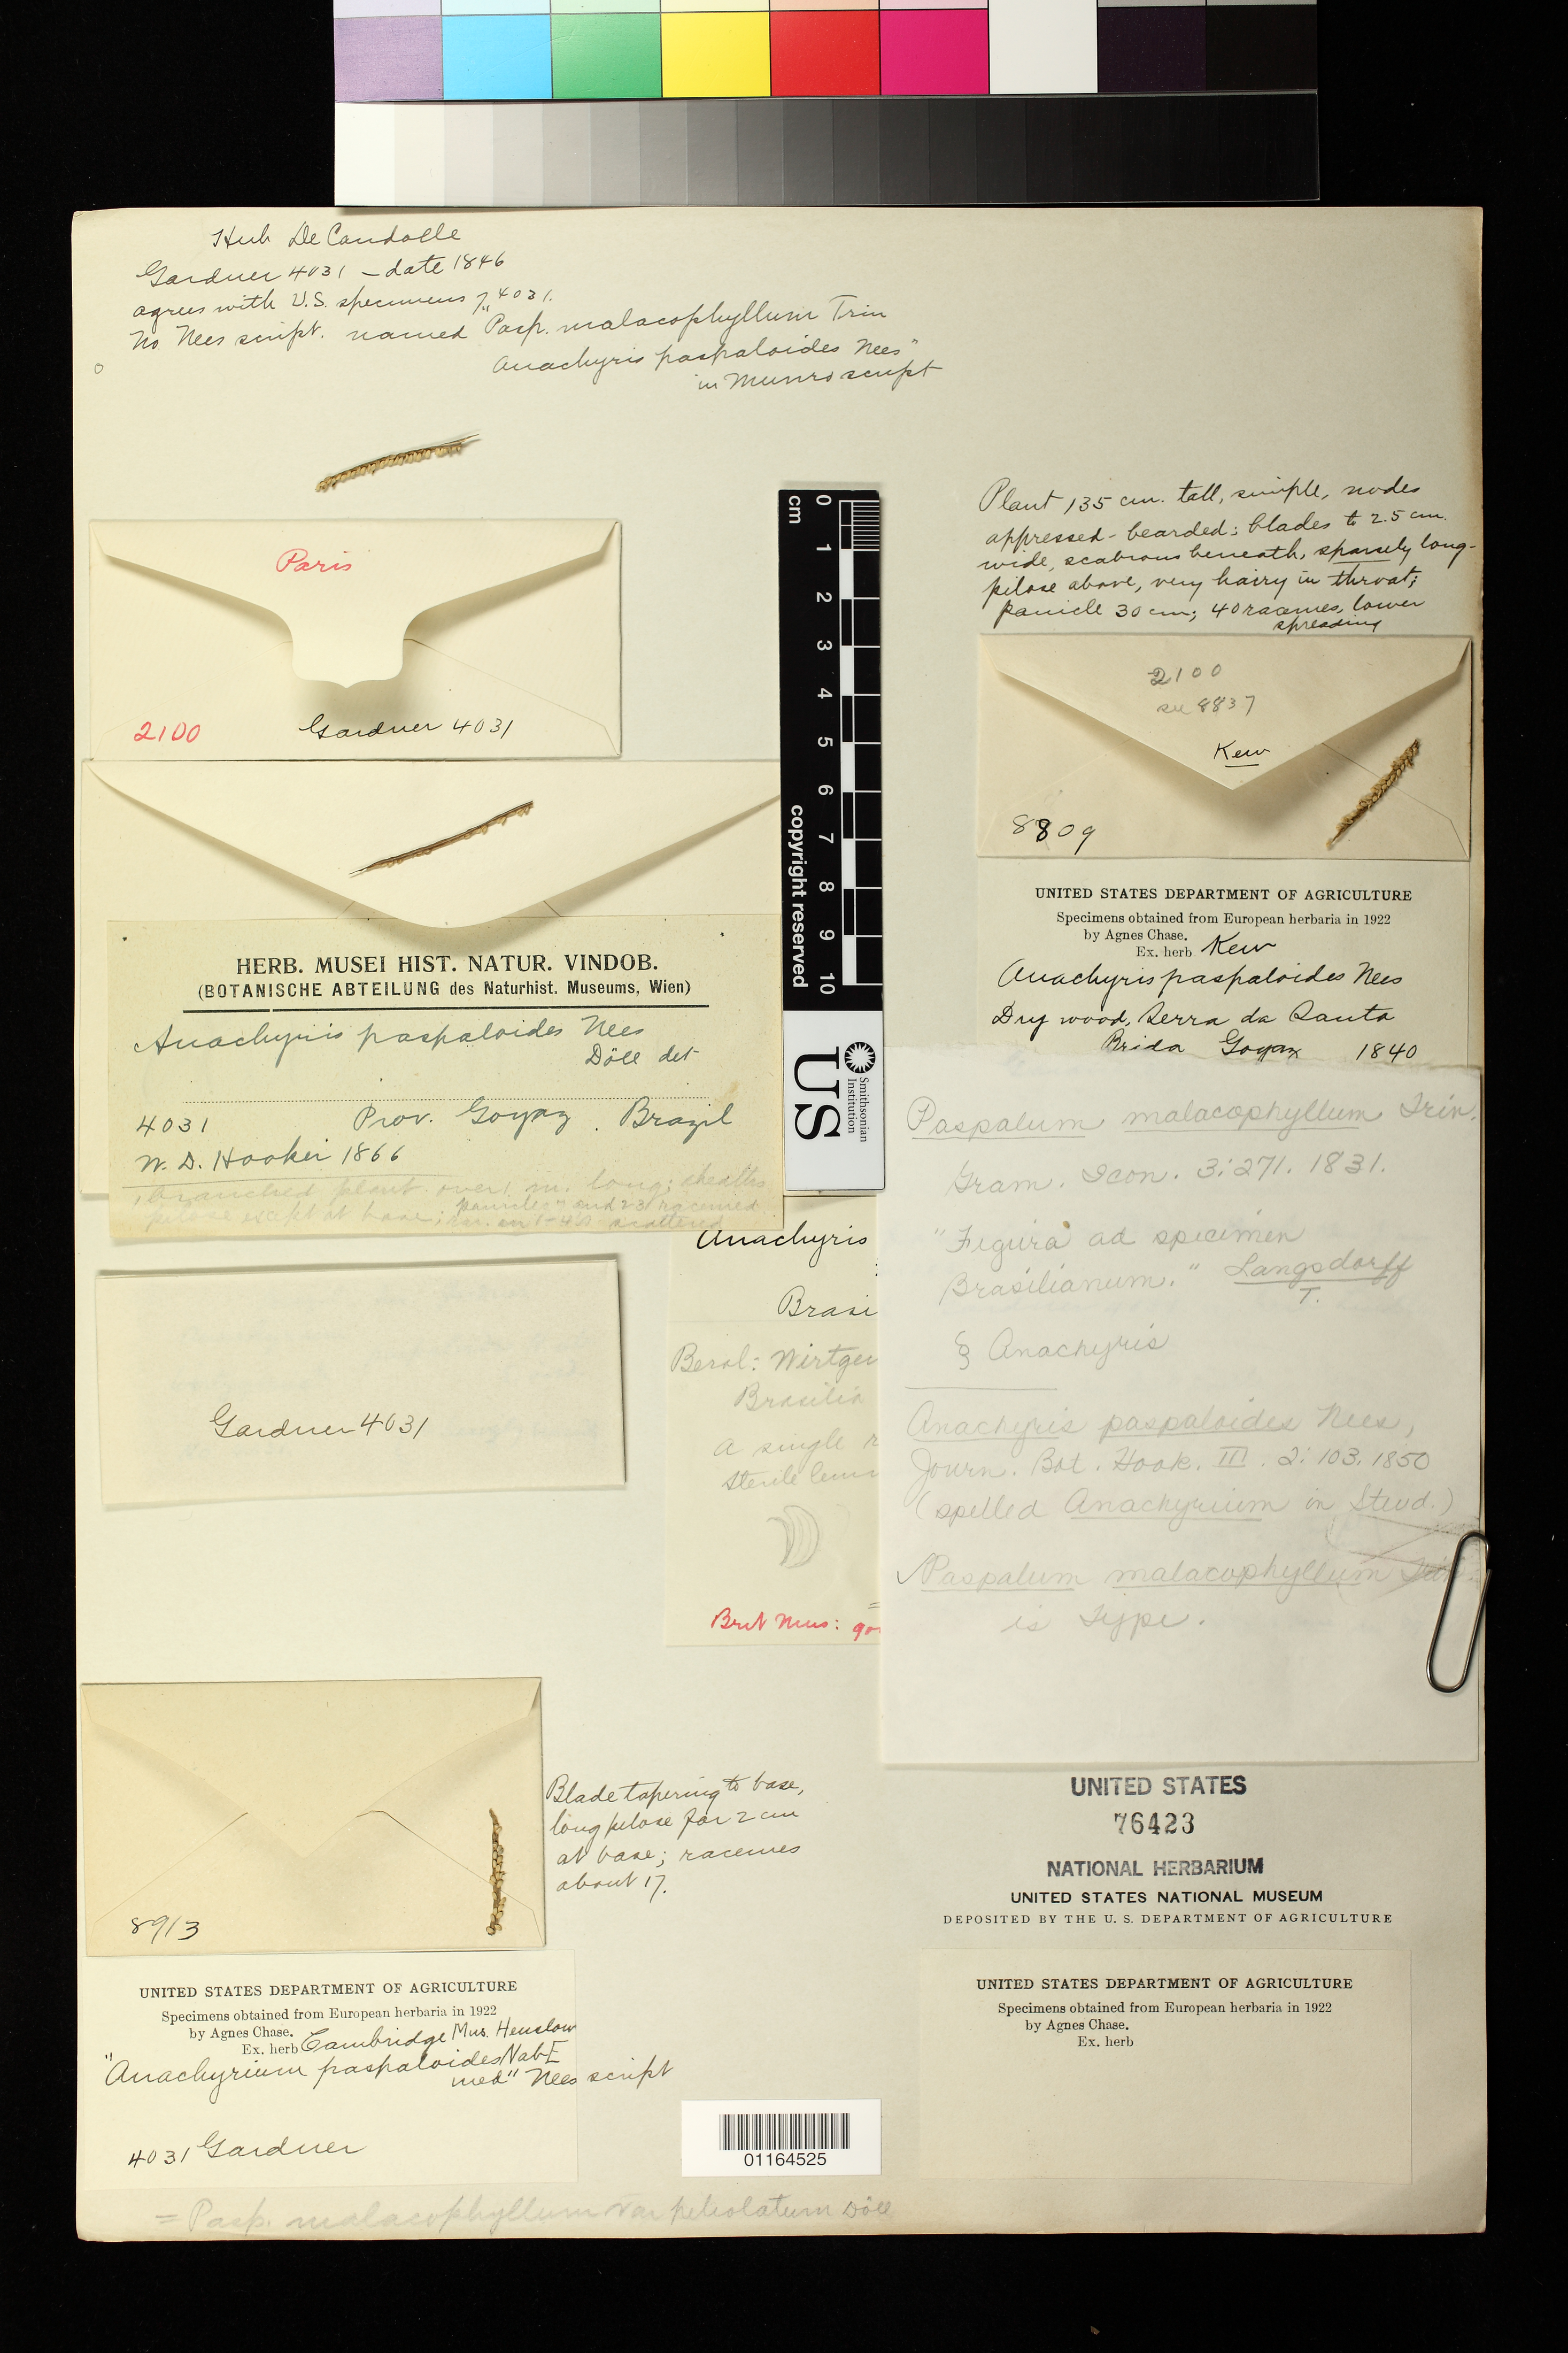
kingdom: Plantae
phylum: Tracheophyta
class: Liliopsida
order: Poales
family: Poaceae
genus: Anachyris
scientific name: Anachyris paspaloides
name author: Nees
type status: Isotype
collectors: G. Gardner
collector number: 4031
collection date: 1840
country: Brazil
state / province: Goiás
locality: Serra da Santa Brida, Goyaz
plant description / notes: Sheet mounted with fragmentary material of type specimens ex herbaria Paris, Kew, Vienna, and Cambridge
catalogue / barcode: US 76423